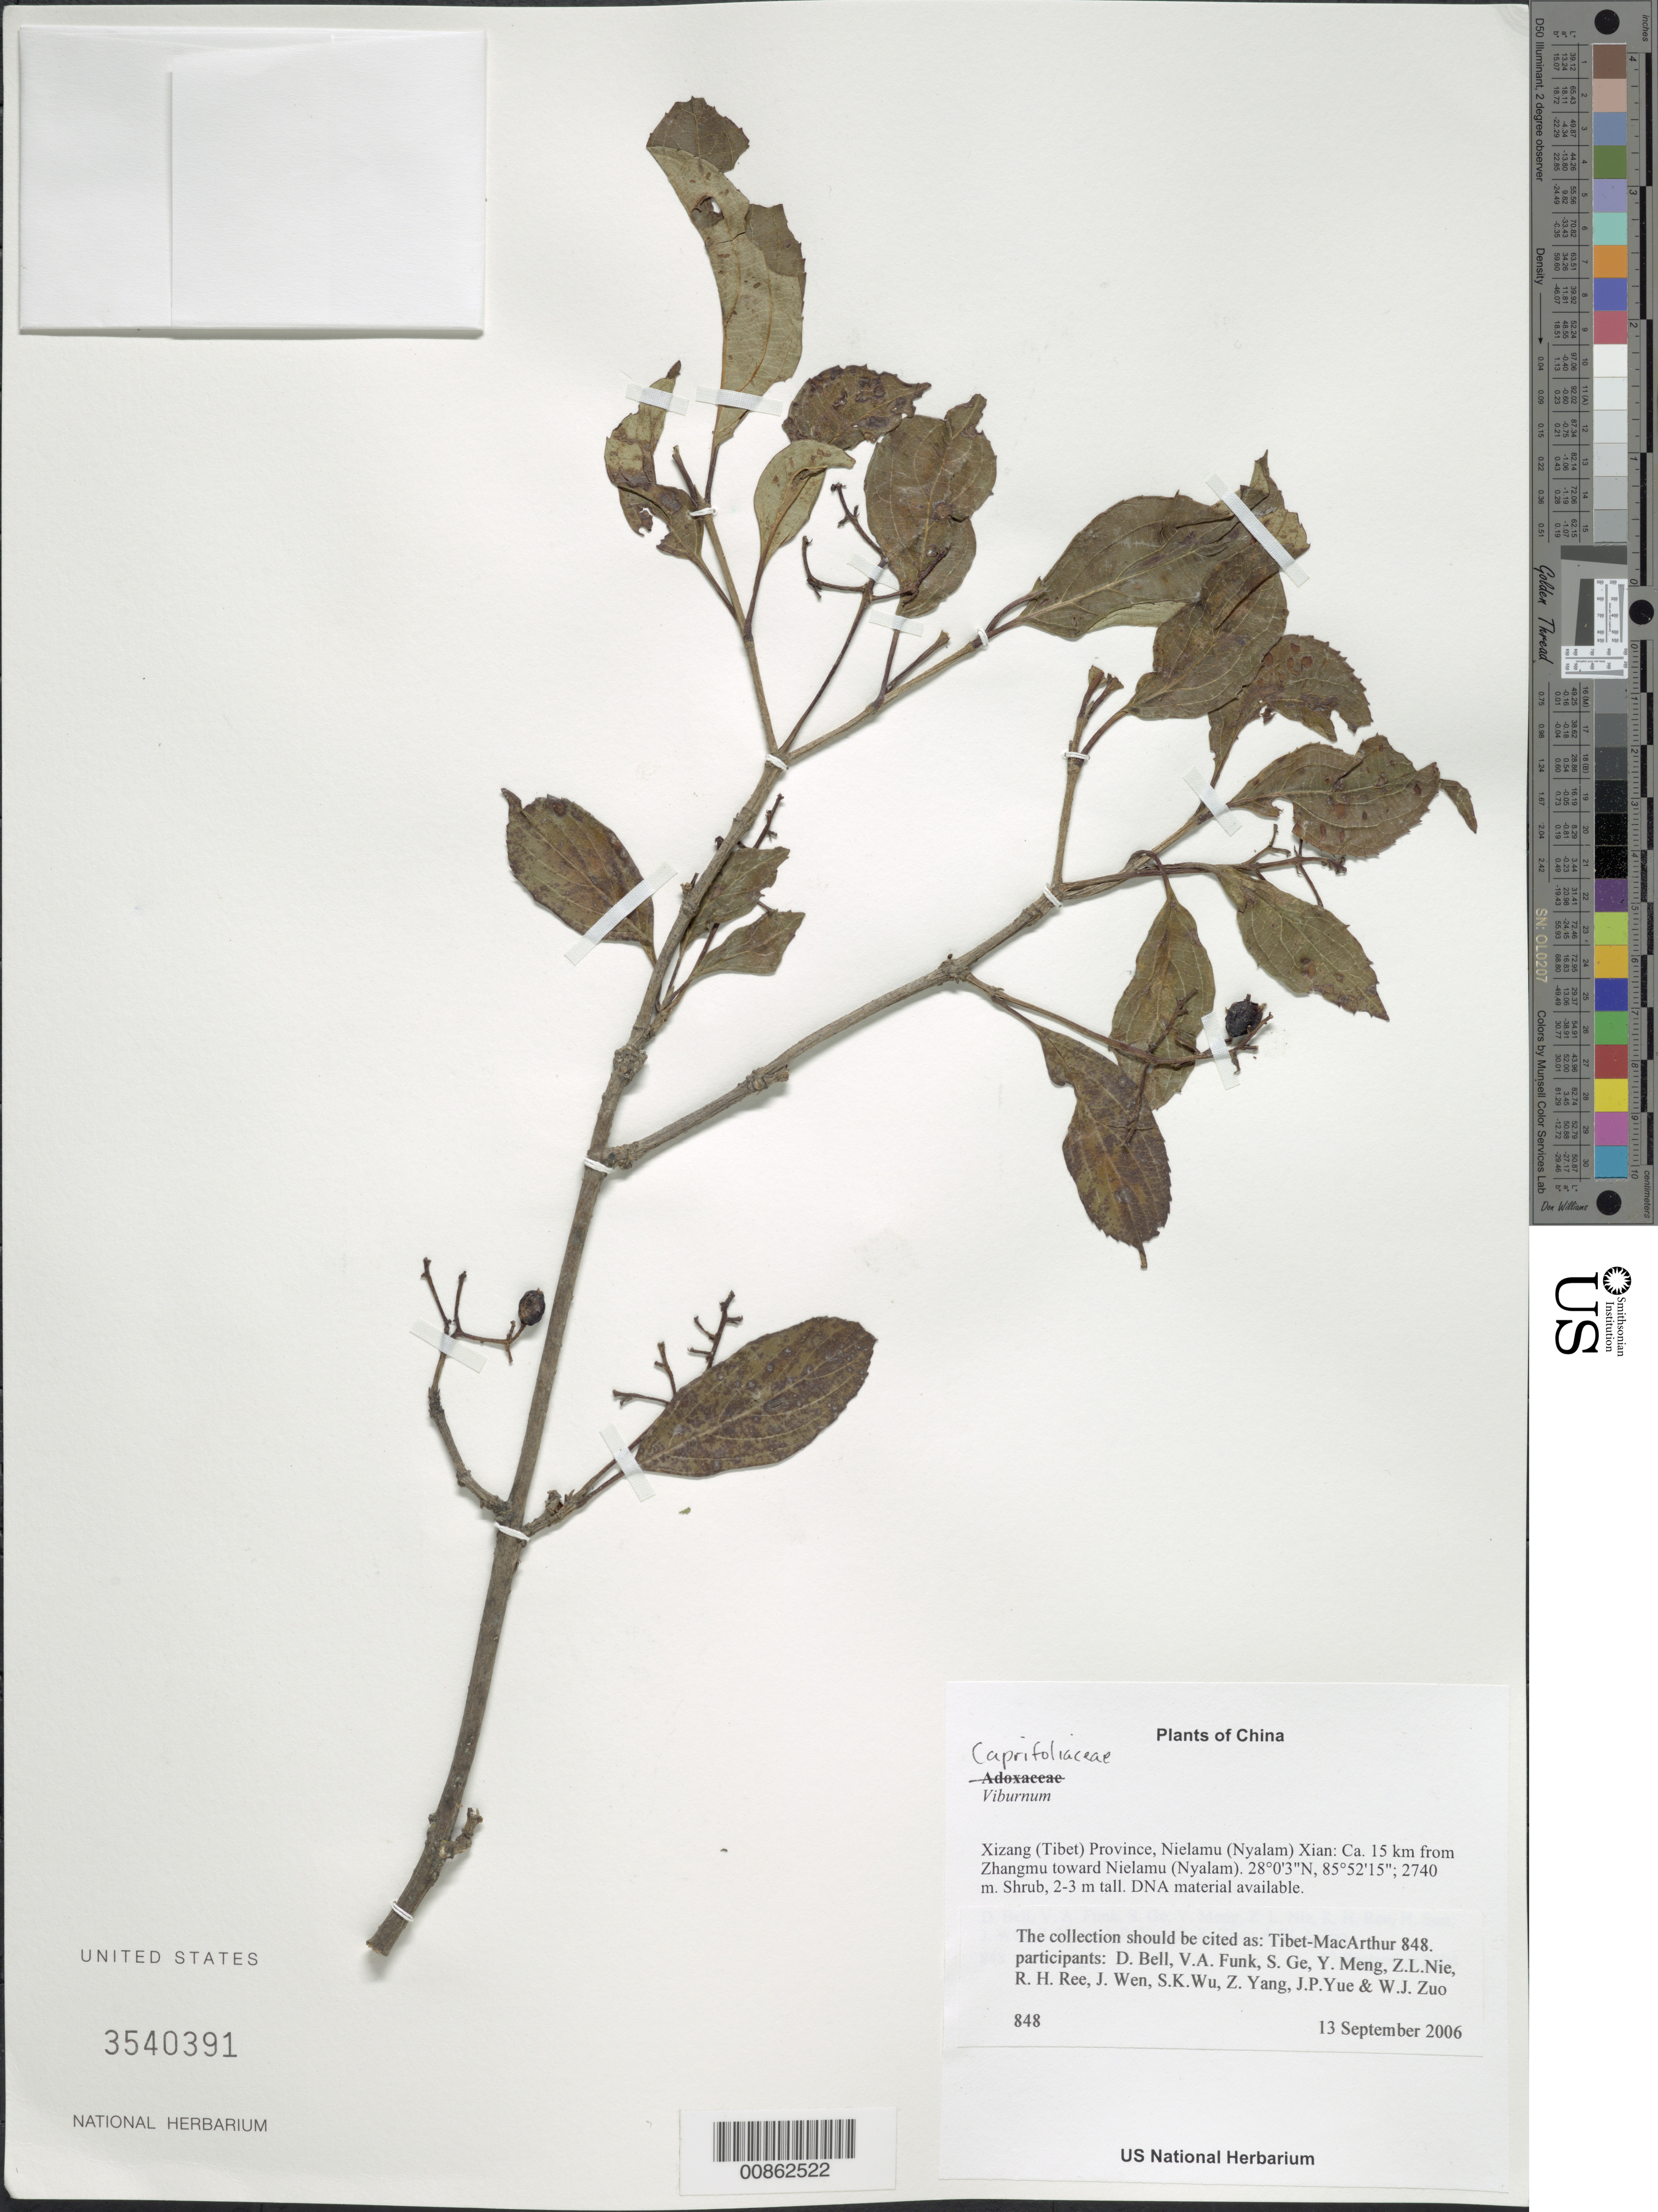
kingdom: Plantae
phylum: Tracheophyta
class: Magnoliopsida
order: Dipsacales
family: Viburnaceae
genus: Viburnum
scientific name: Viburnum sp.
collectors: Tibet-MacArthur, D. A. Bell, V. Funk, S. Ge, Y. Meng, Z. Nie, R. Ree, H. Sun, J. Wen, Z. Yang, J. Yue, Z. Zhou & W. Zuo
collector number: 848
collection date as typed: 13 Sep 2006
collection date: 2006-09-13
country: China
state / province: Xizang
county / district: Nielamu (Nyalam) Xian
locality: Ca. 15 km from Zhangmu toward Nielamu (Nyalam).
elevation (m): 2740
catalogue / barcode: US 3540391